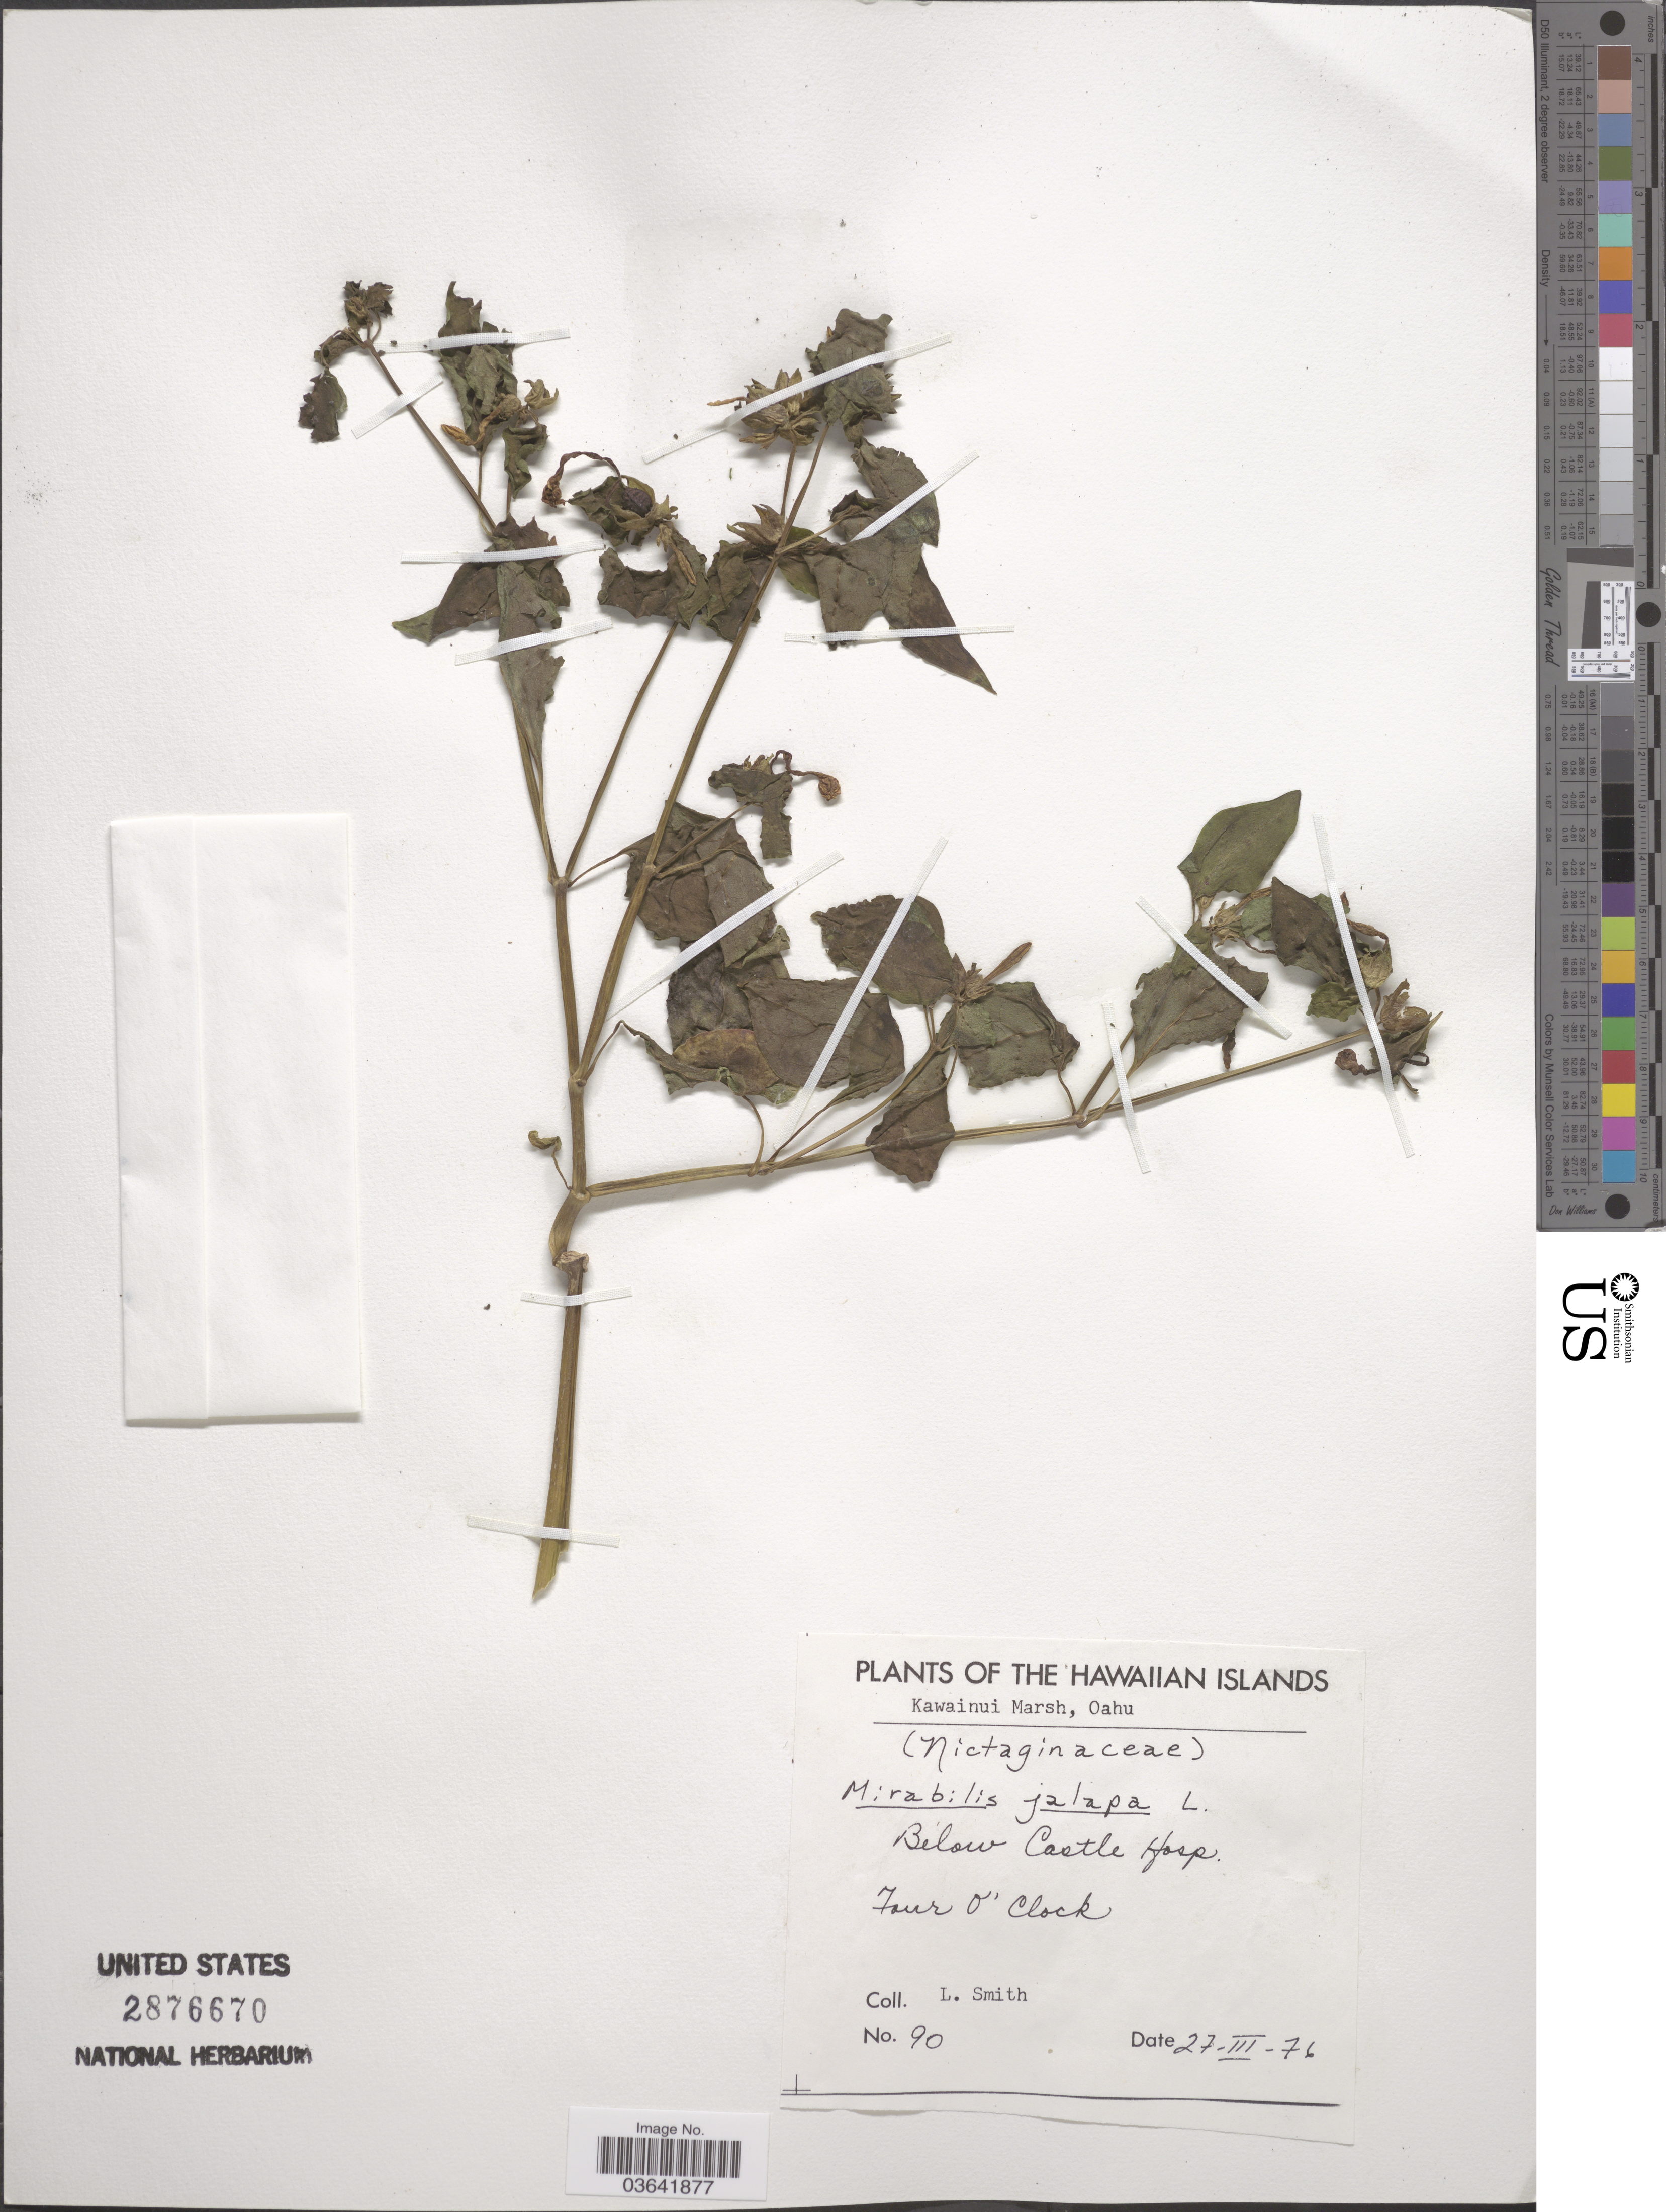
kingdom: Plantae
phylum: Tracheophyta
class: Magnoliopsida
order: Caryophyllales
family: Nyctaginaceae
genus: Mirabilis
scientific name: Mirabilis jalapa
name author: L.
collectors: L. Smith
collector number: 90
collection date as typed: Transcribed d/m/y: 27/3/76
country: United States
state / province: Hawaii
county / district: Honolulu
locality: The Hawaiian Islands. Kawainui Marsh, Oahu. Below Castle Hosp.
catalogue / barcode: US 2876670